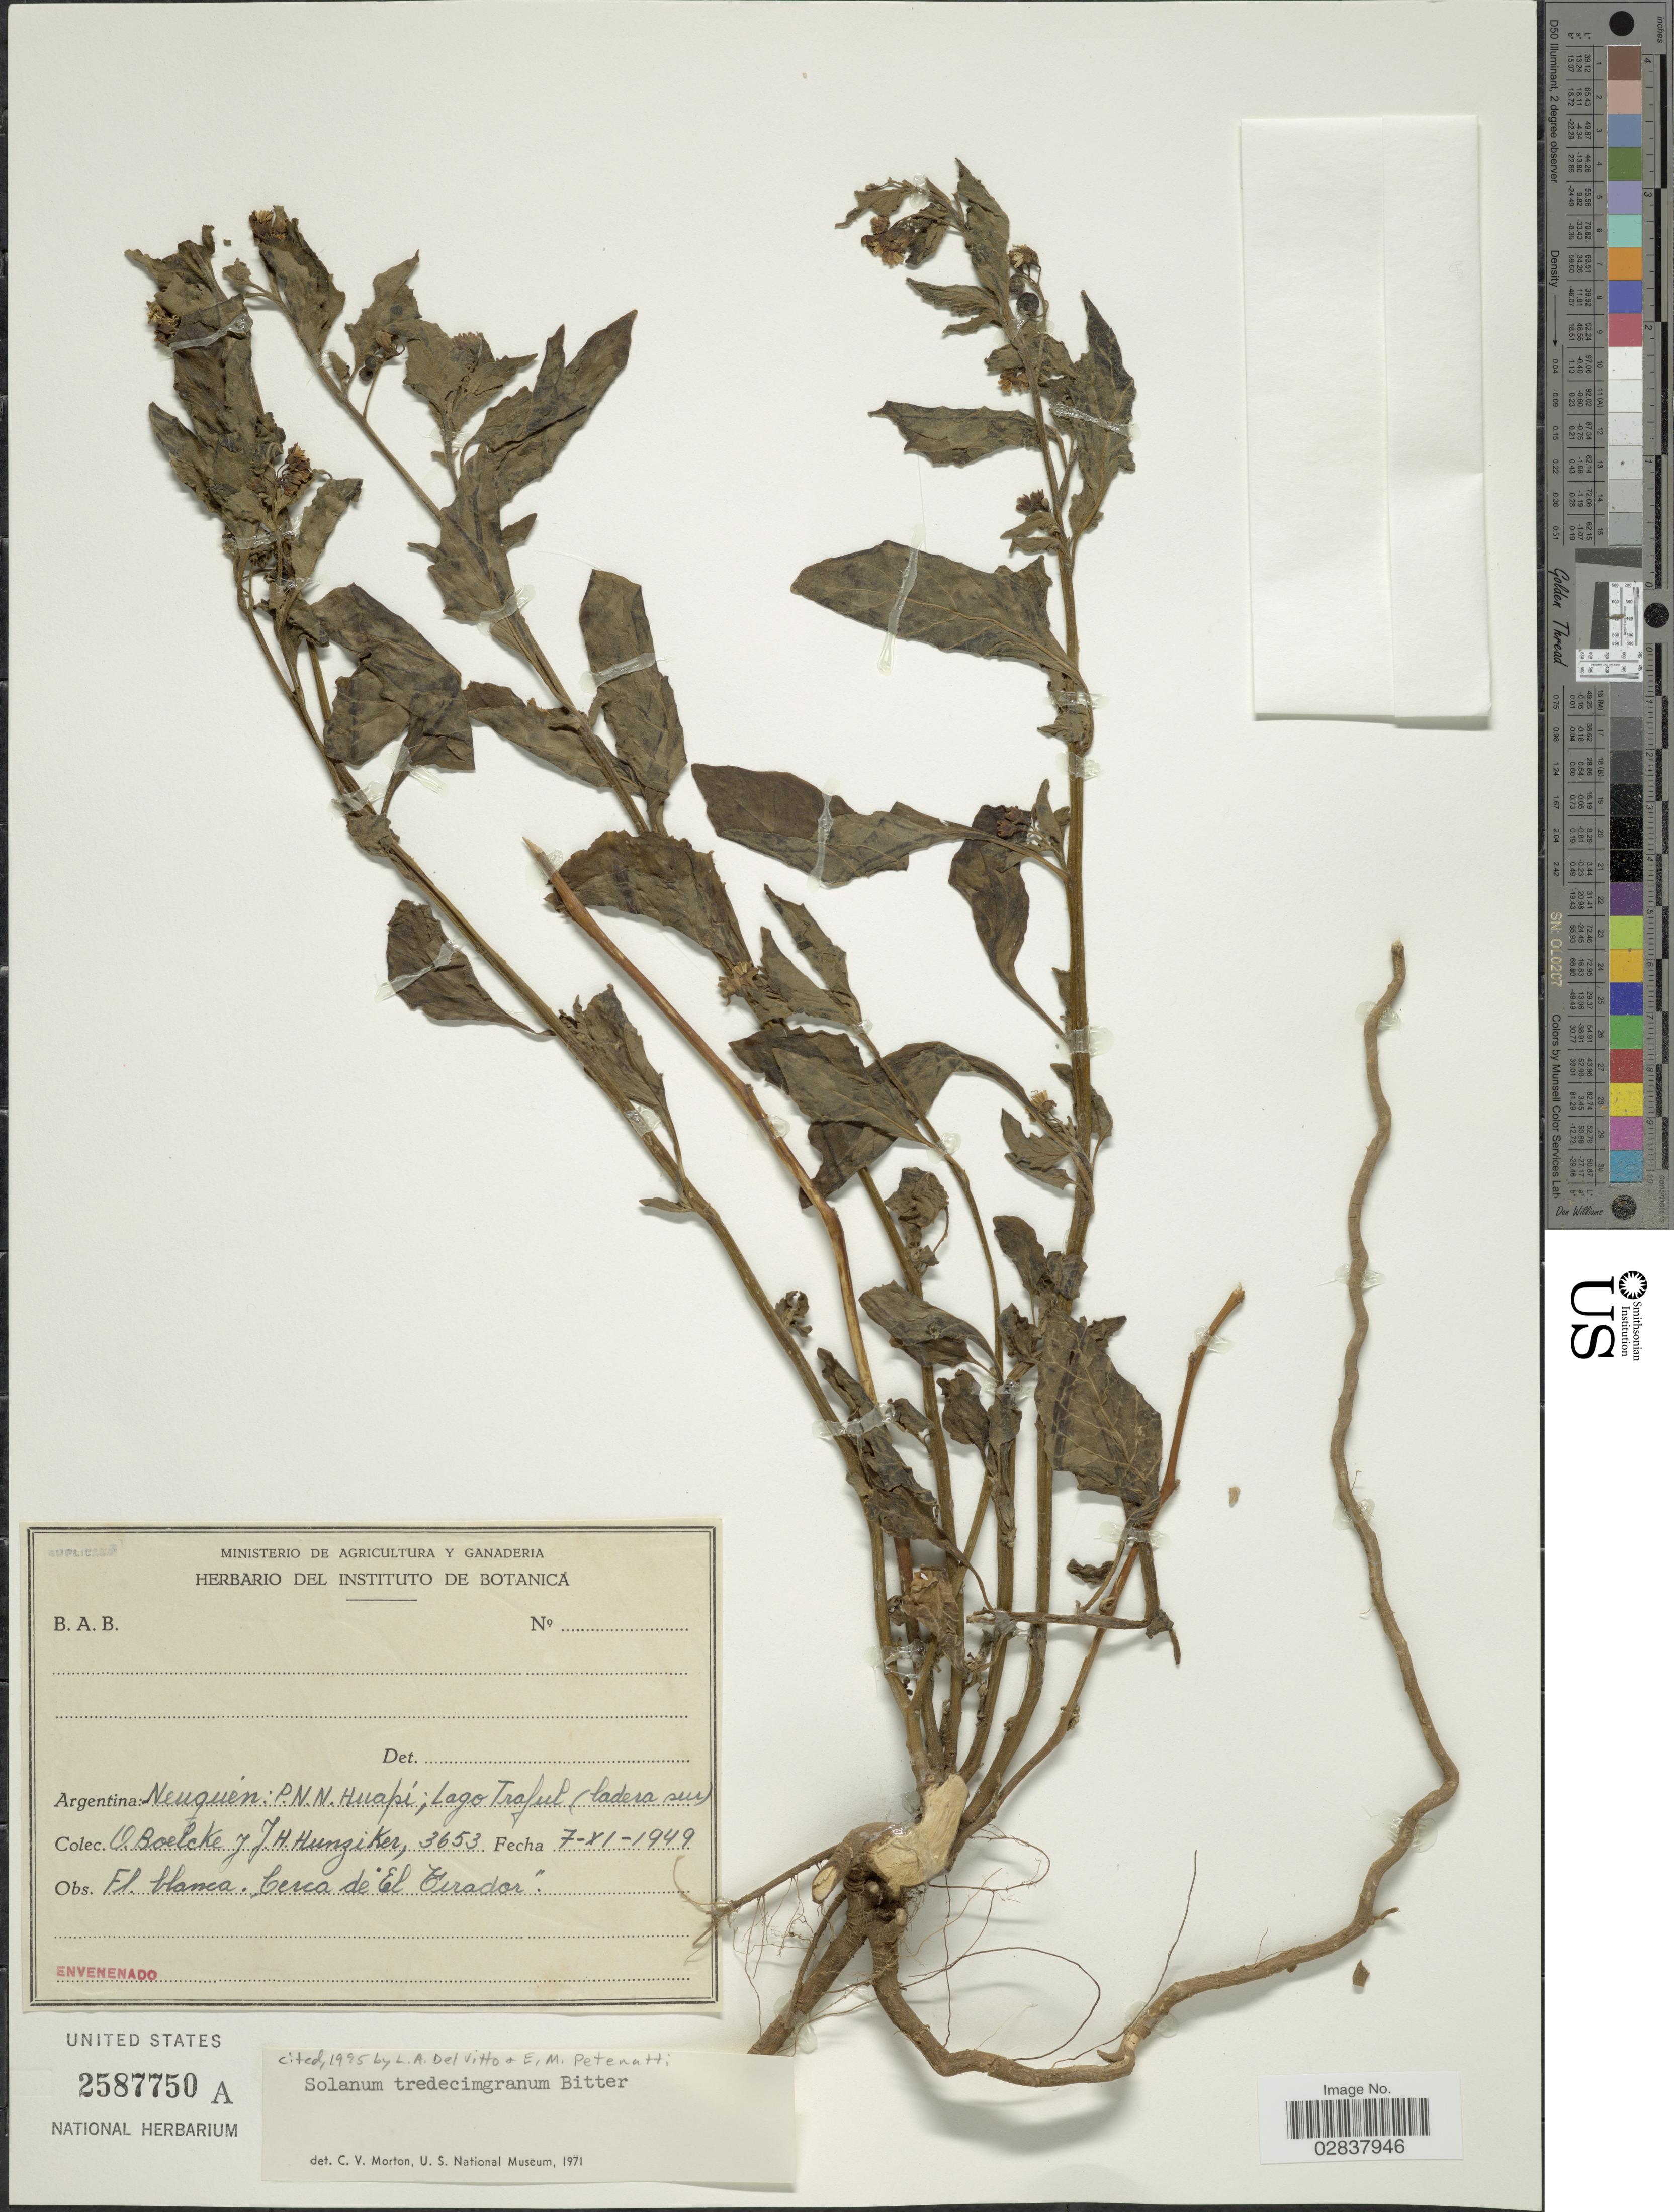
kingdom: Plantae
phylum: Tracheophyta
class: Magnoliopsida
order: Solanales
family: Solanaceae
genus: Solanum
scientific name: Solanum tredecimgranum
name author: Bitter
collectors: O. Boelcke & J. H. Hunziker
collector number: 3653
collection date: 1949-11-07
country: Argentina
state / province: Neuquen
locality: P.N.N. Huapi, Lago Traful (ladera sur).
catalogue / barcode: US 2587750A